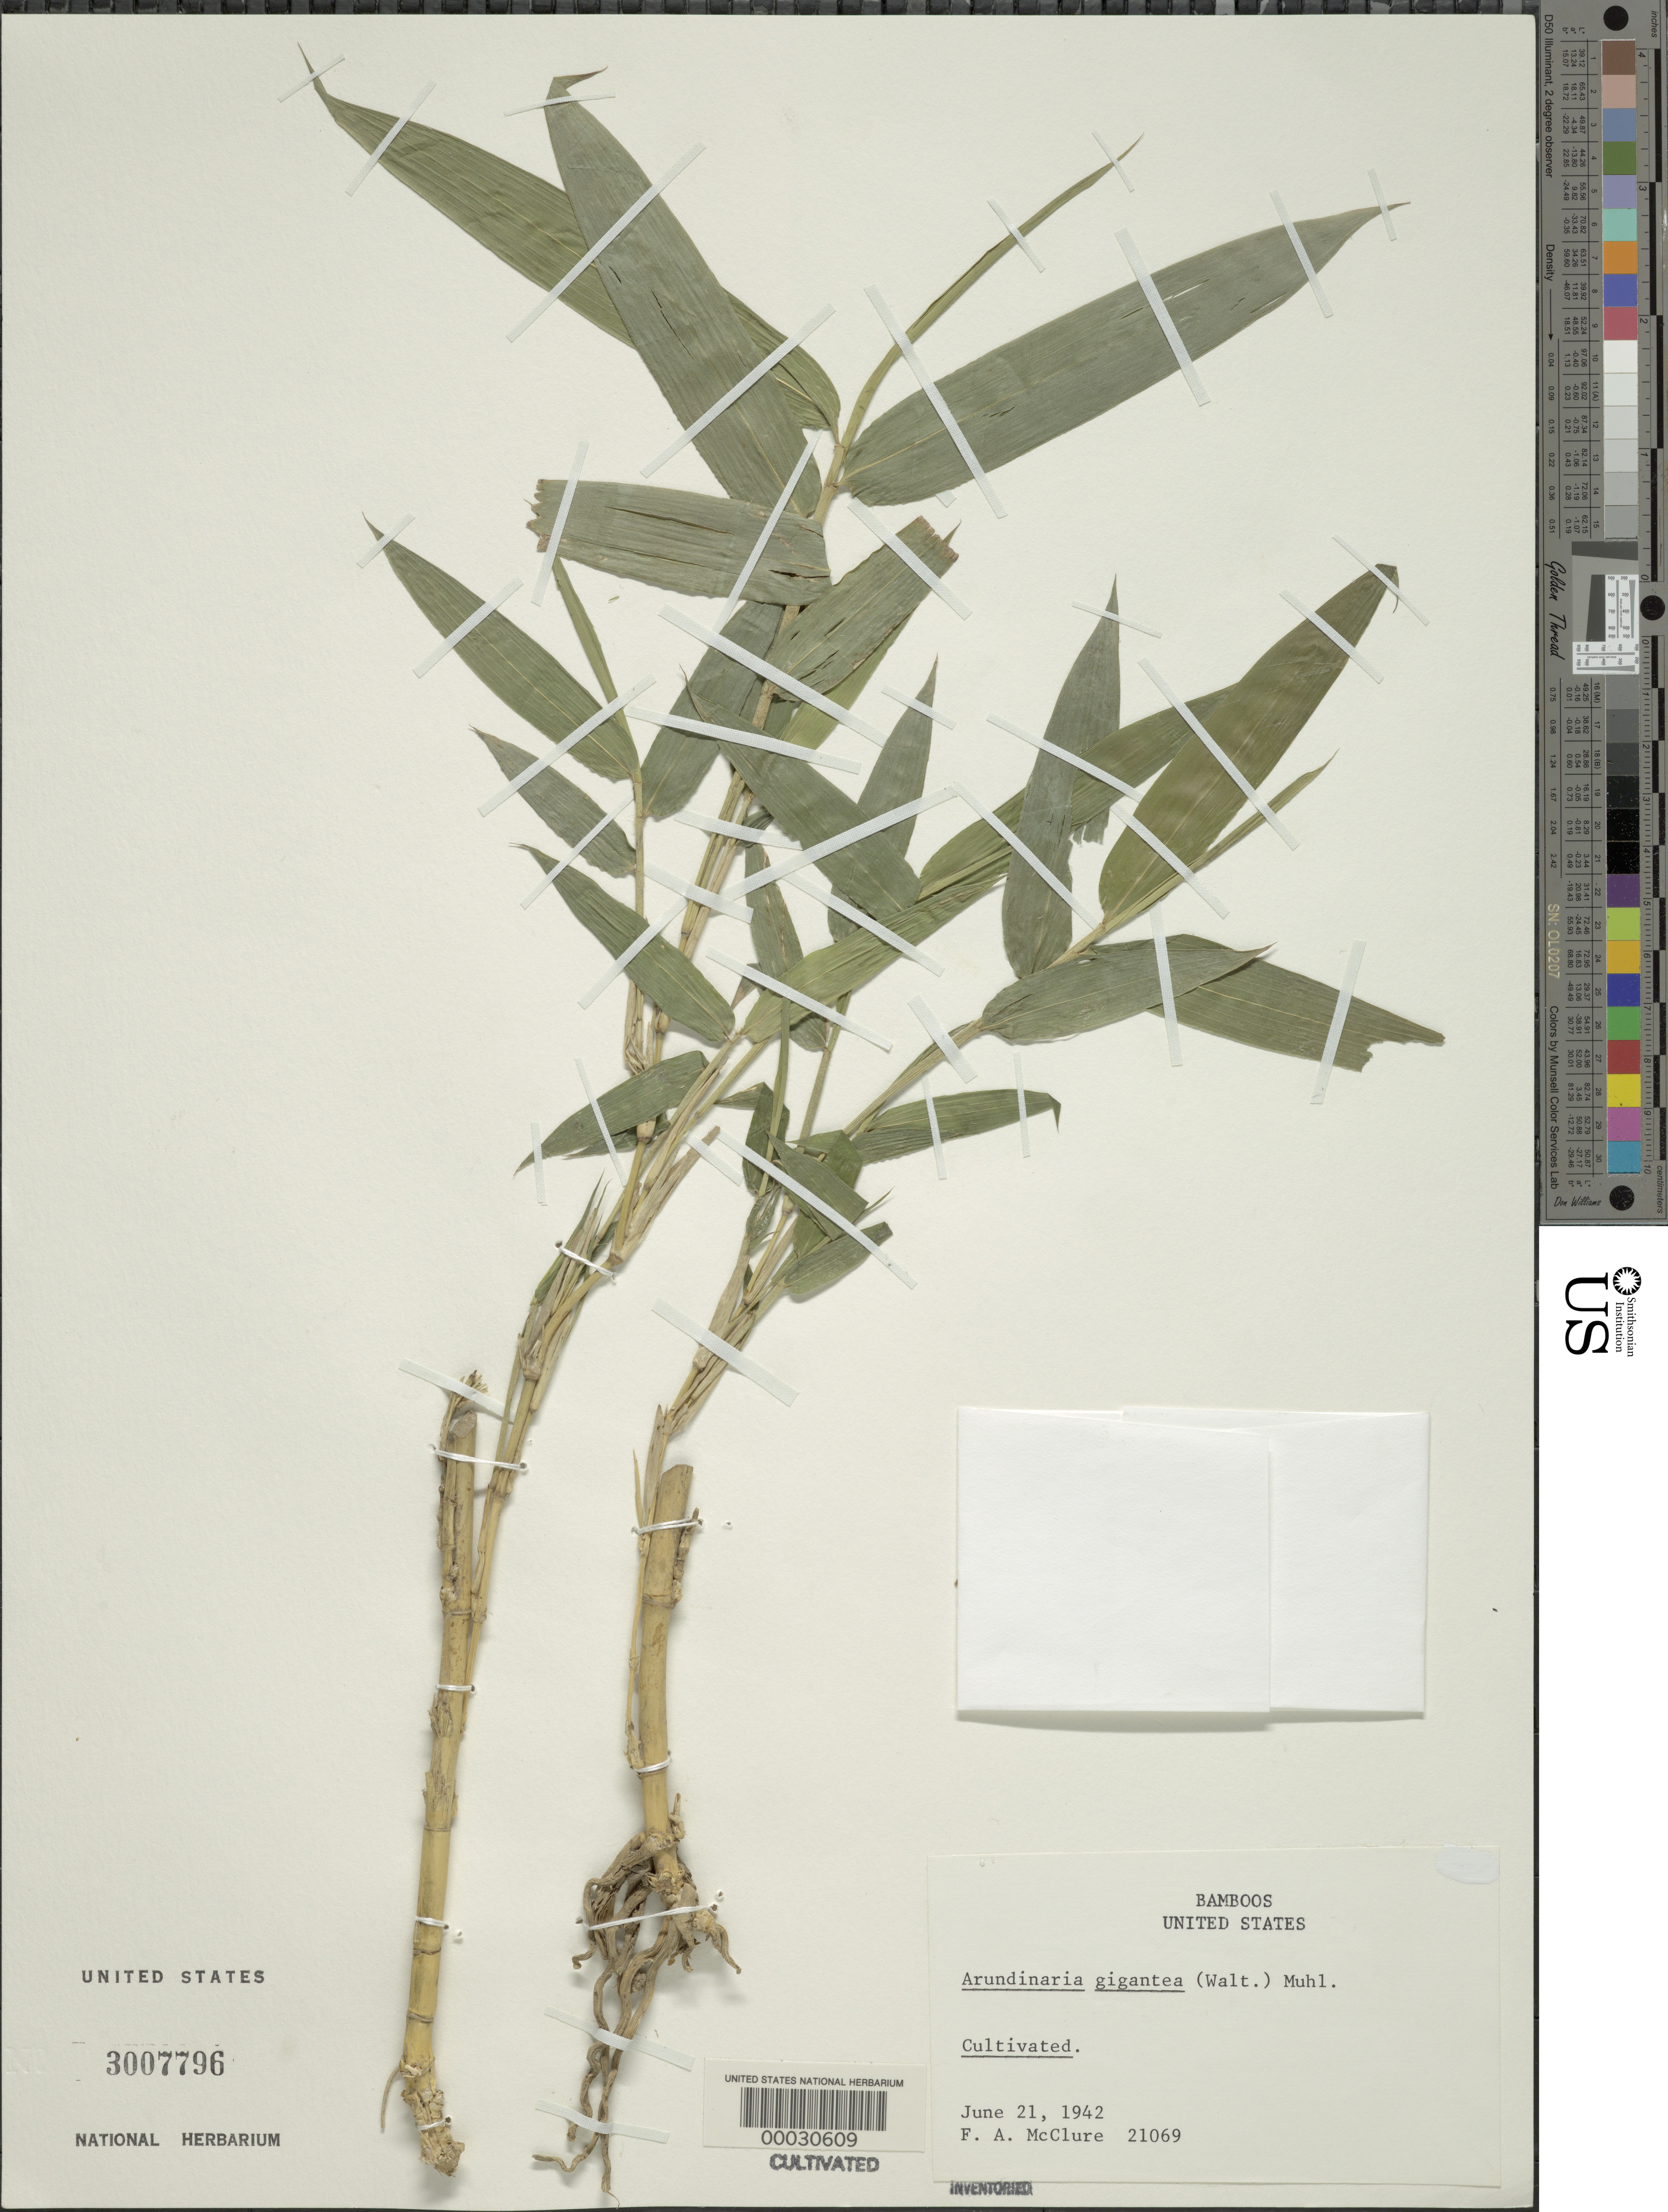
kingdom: Plantae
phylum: Tracheophyta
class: Liliopsida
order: Poales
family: Poaceae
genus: Arundinaria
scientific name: Arundinaria gigantea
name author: (Walter) Muhl.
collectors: F. A. McClure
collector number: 21069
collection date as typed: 21 Jun 1942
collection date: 1942-06-21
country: United States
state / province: Washington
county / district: Spokane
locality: Spokane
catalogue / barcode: US 3007796